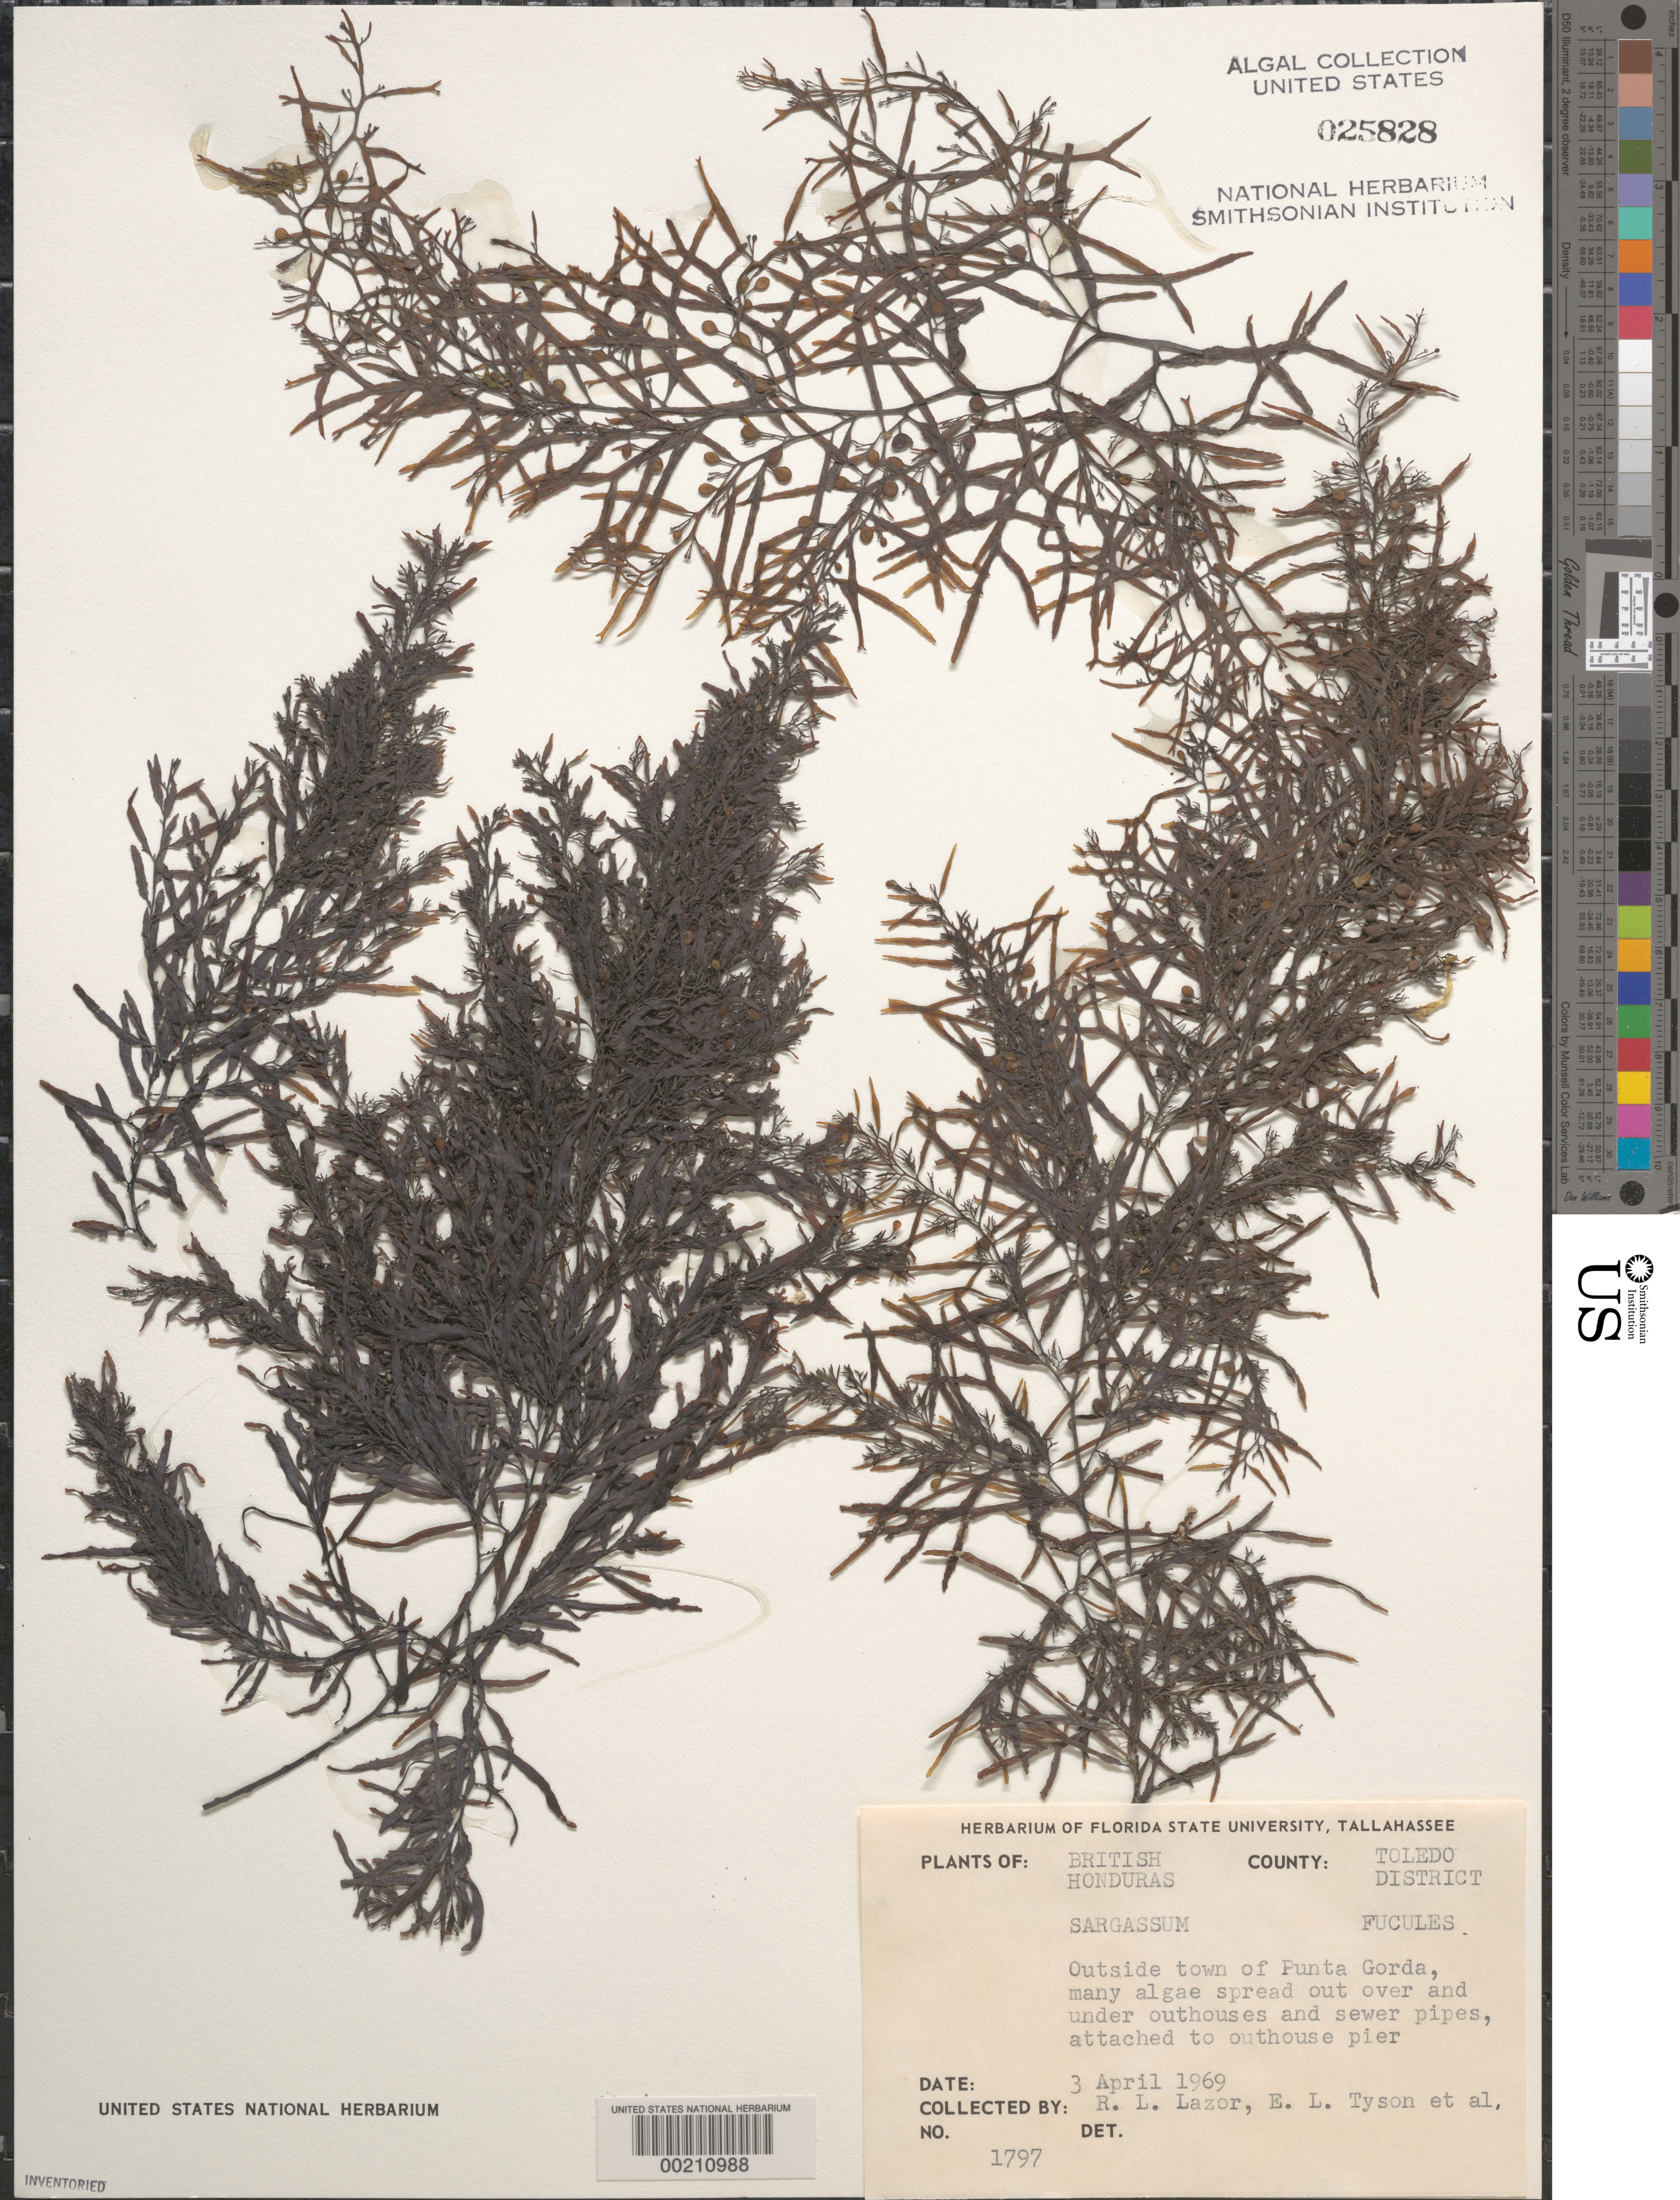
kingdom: Chromista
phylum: Ochrophyta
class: Phaeophyceae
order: Fucales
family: Sargassaceae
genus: Sargassum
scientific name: Sargassum sp.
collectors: R. L. Lazor & E. L. Tyson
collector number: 1797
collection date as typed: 03 Apr 1969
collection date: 1969-04-03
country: Belize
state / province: Toledo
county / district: Toledo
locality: Near town of Punta Gorda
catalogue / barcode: US 25828